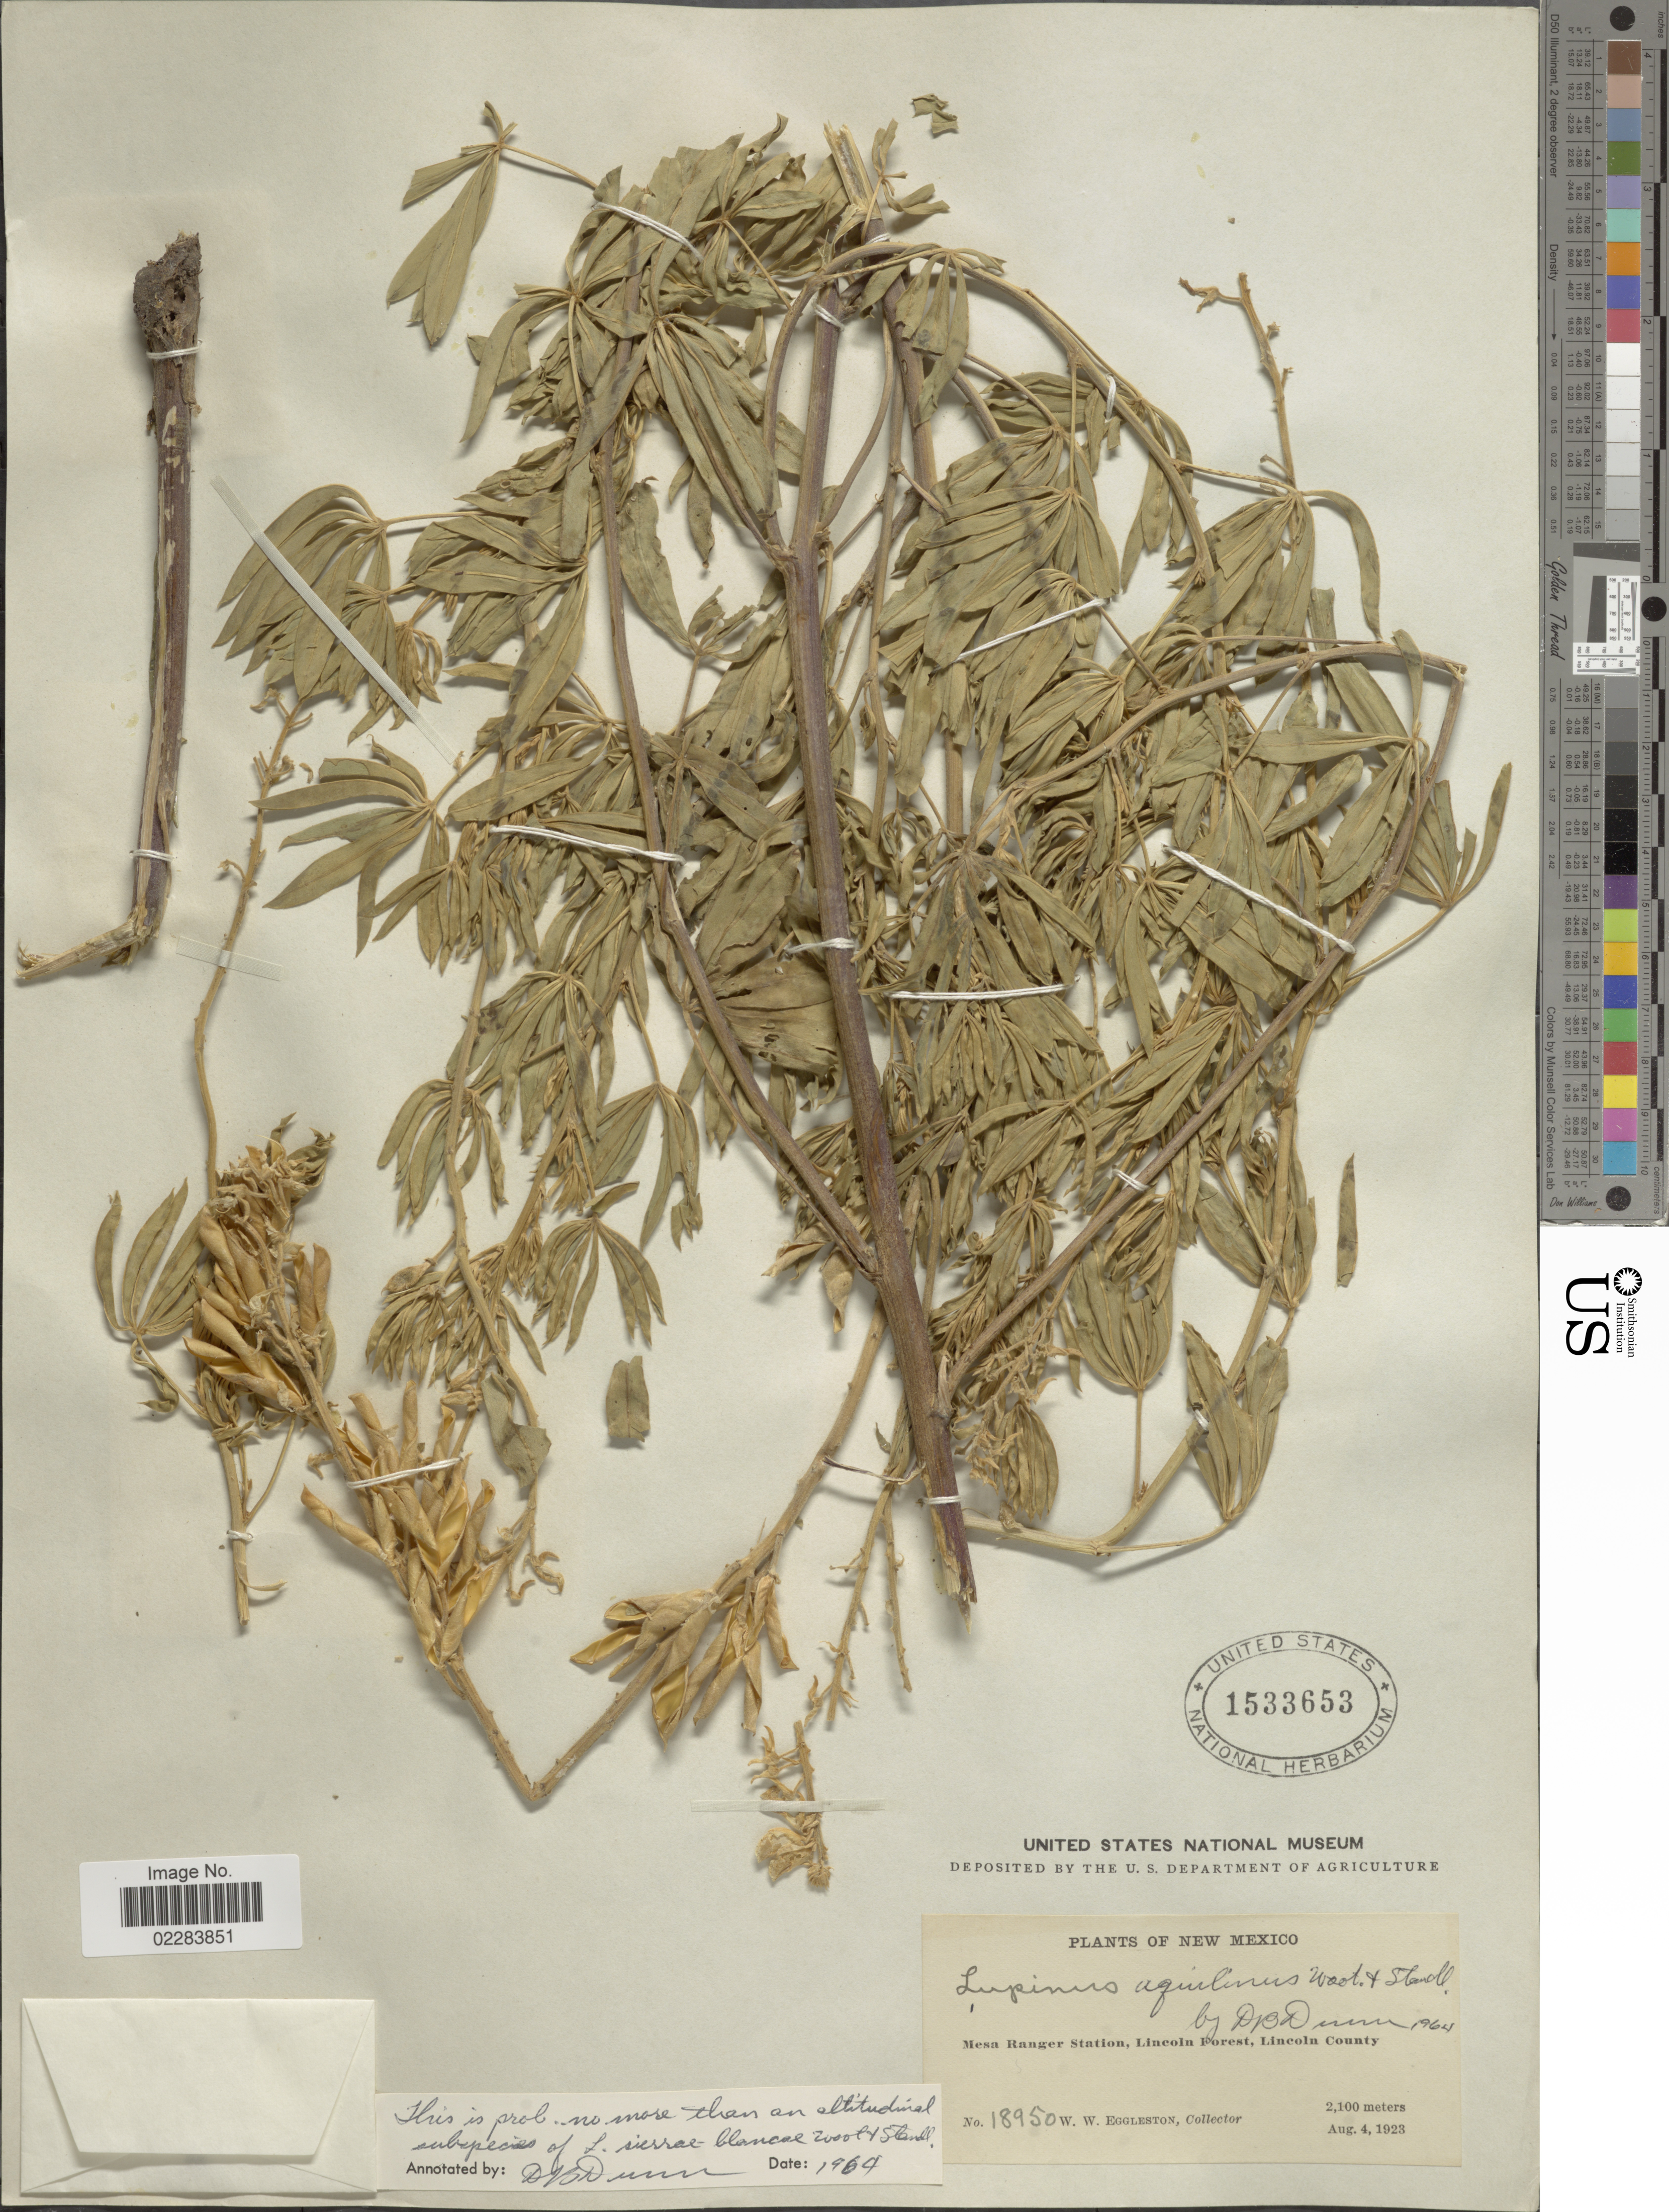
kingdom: Plantae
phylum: Tracheophyta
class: Magnoliopsida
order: Fabales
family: Fabaceae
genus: Lupinus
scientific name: Lupinus aquilinus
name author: Wooton & Standl.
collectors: W. W. Eggleston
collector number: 18950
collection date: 1923-08-04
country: United States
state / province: New Mexico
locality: Mesa Ranger Station, Lincon Forest, Lincoln County.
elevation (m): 2100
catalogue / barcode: US 1533653